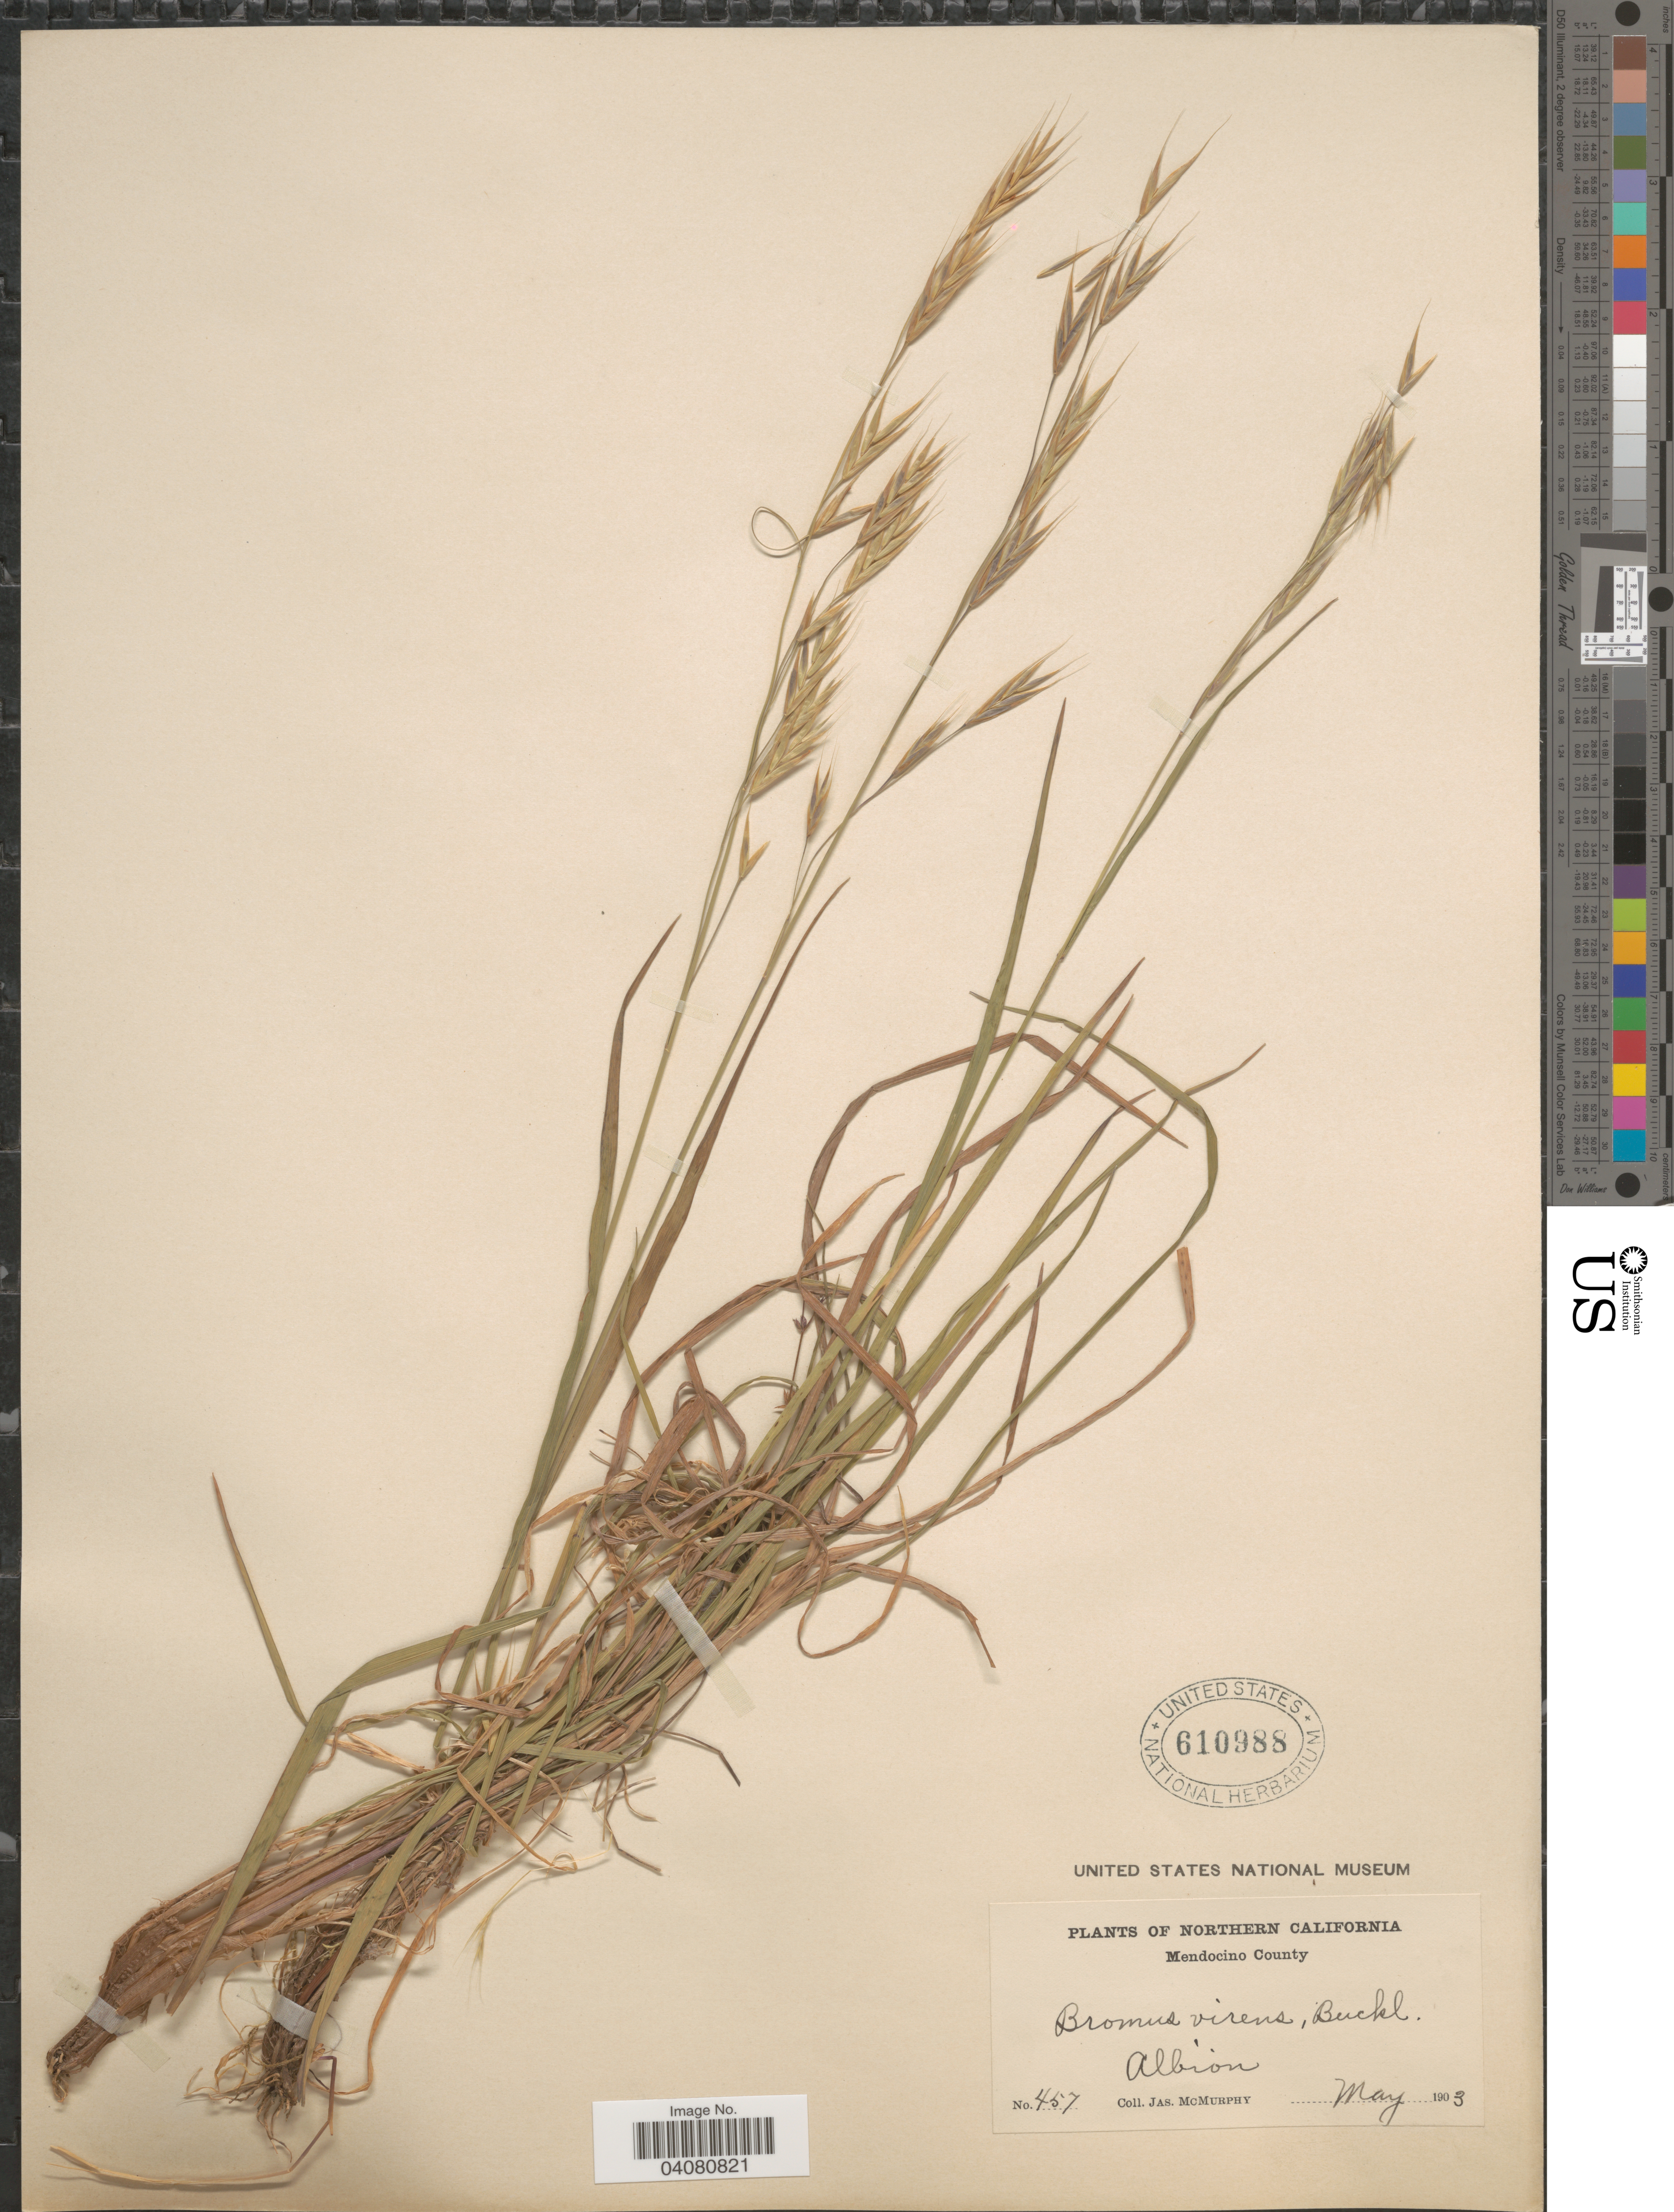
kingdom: Plantae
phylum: Tracheophyta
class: Liliopsida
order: Poales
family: Poaceae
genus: Bromus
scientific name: Bromus carinatus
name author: Hook. & Arn.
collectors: J. McMurphy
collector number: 457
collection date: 1903-05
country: United States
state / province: California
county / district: Mendocino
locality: Northern California. Mendocino County. Albion.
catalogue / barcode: US 610988